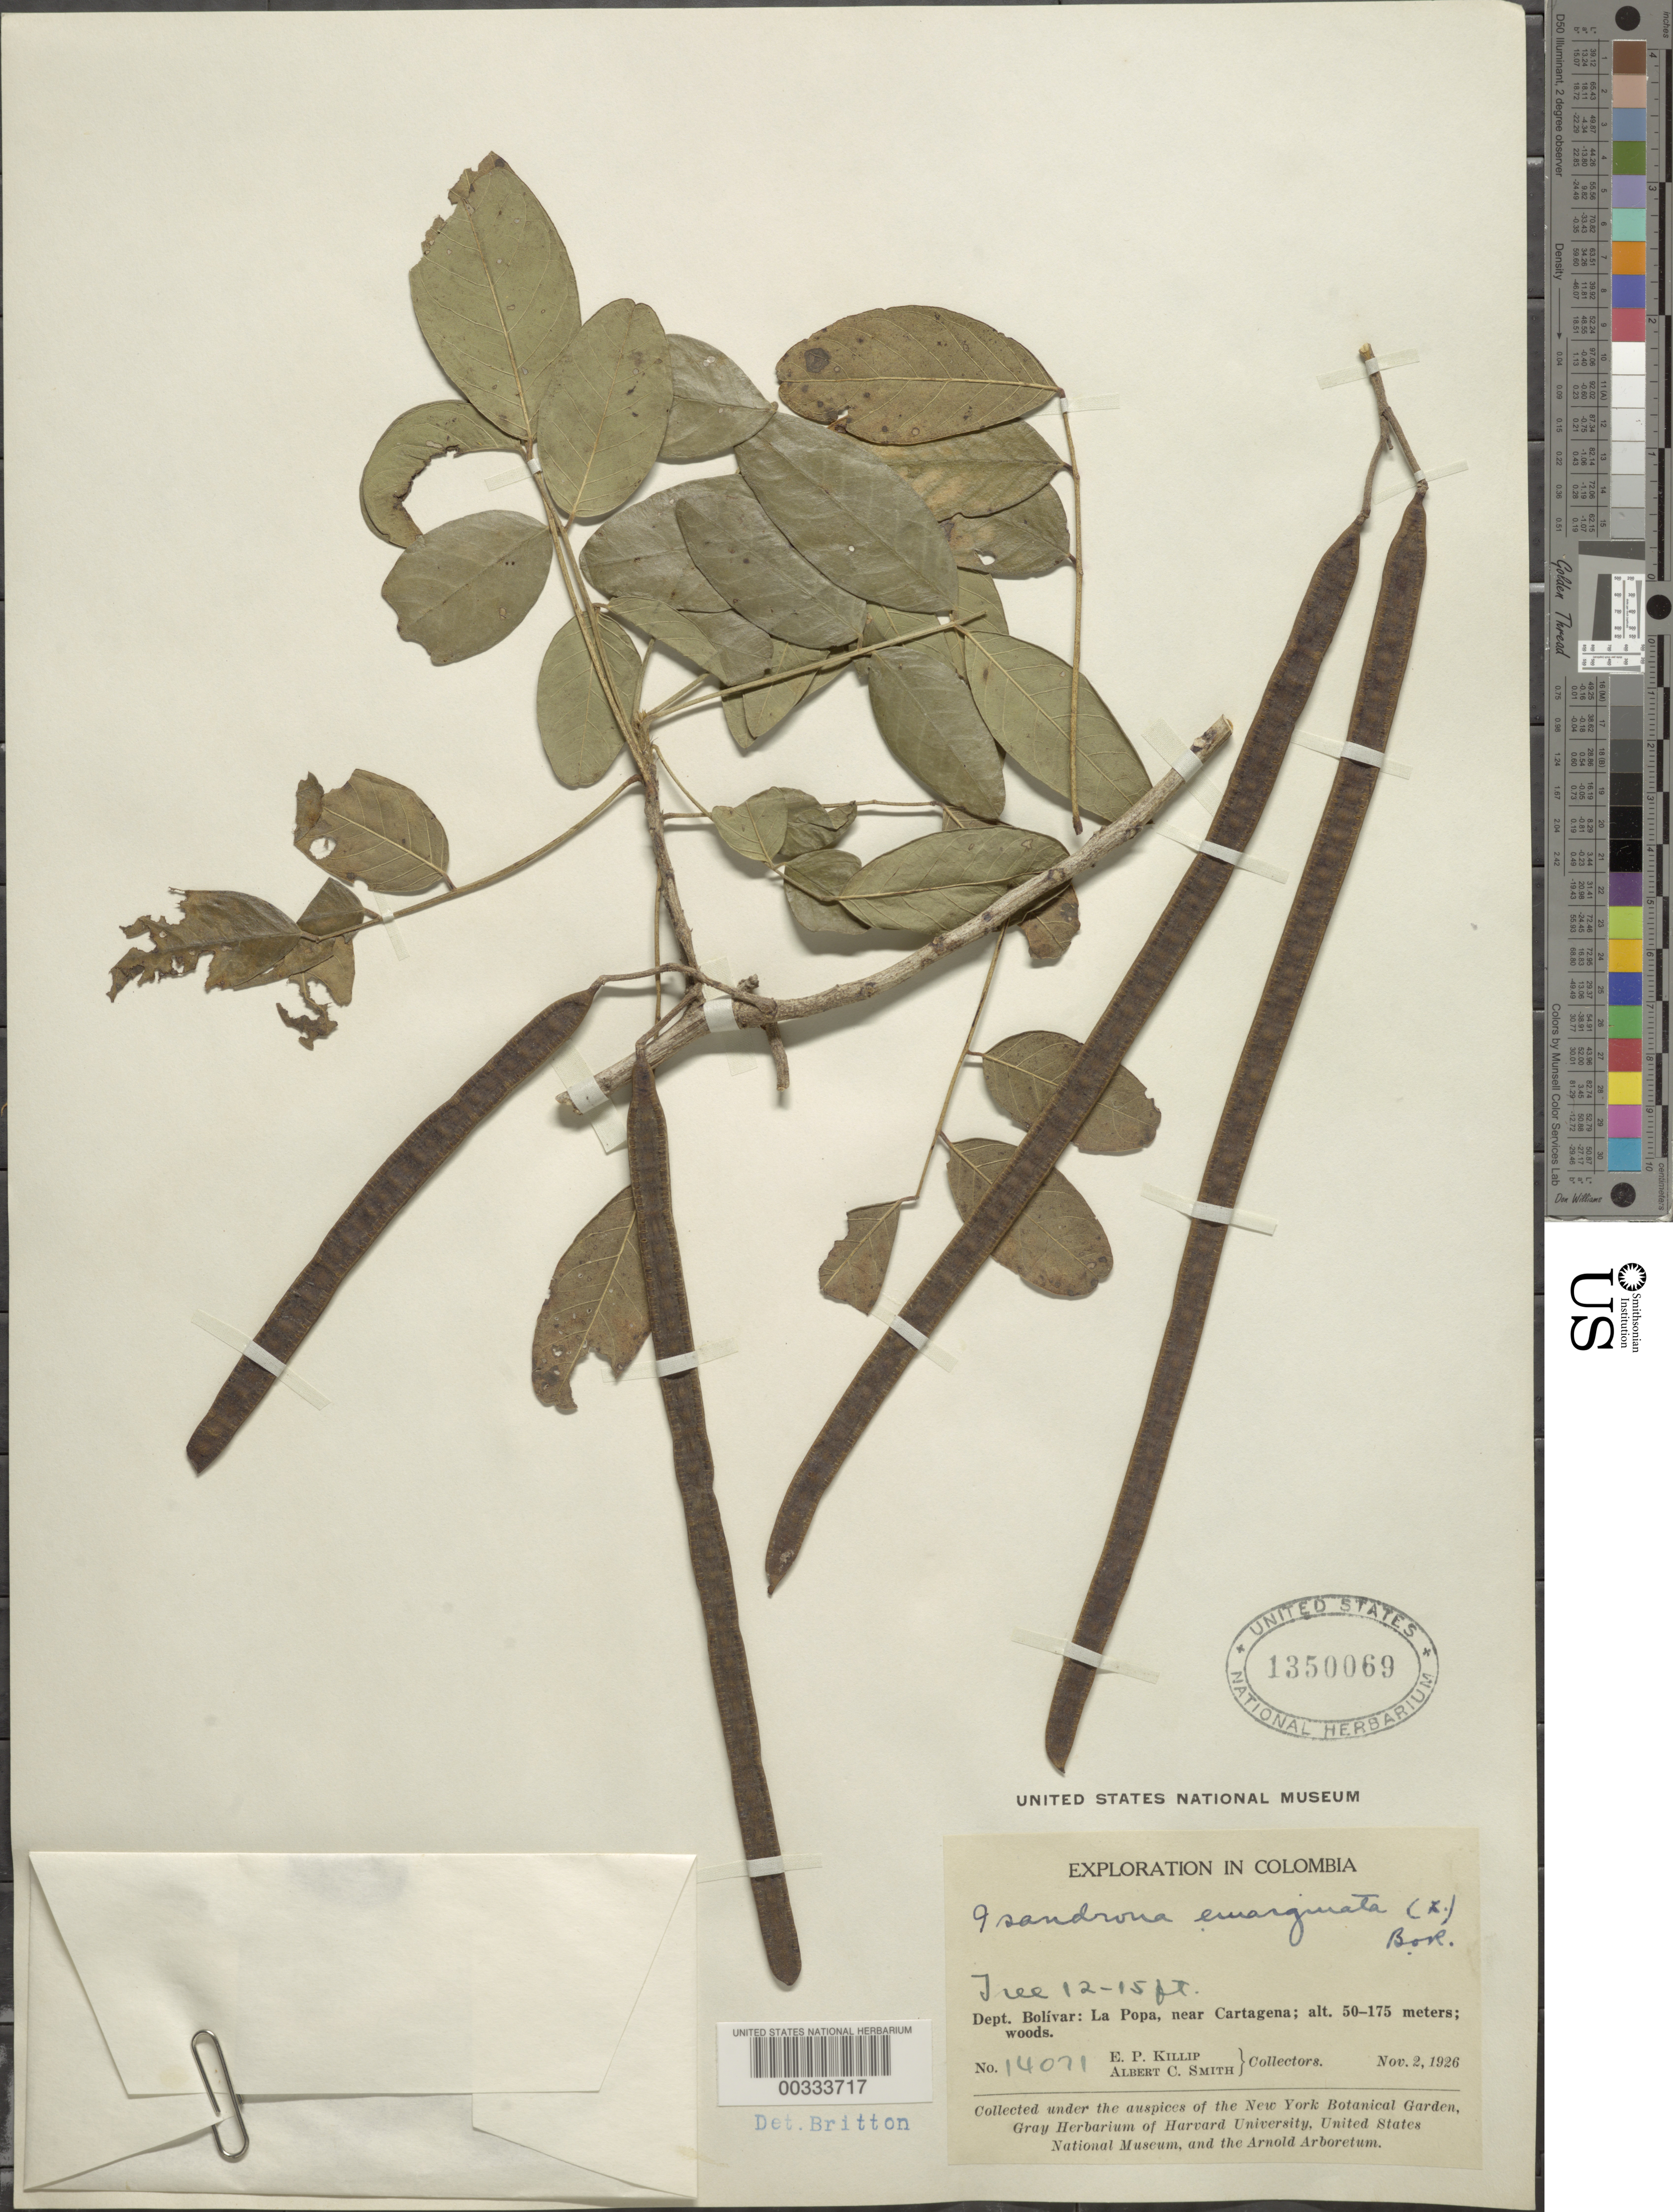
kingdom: Plantae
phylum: Tracheophyta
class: Magnoliopsida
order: Fabales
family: Fabaceae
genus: Senna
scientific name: Senna atomaria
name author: (L.) H.S. Irwin & Barneby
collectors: E. P. Killip & A. C. Smith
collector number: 14071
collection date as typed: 02 Nov 1926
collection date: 1926-11-02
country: Colombia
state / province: Bolívar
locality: La Popa near Cartagena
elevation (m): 50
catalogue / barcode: US 1350069